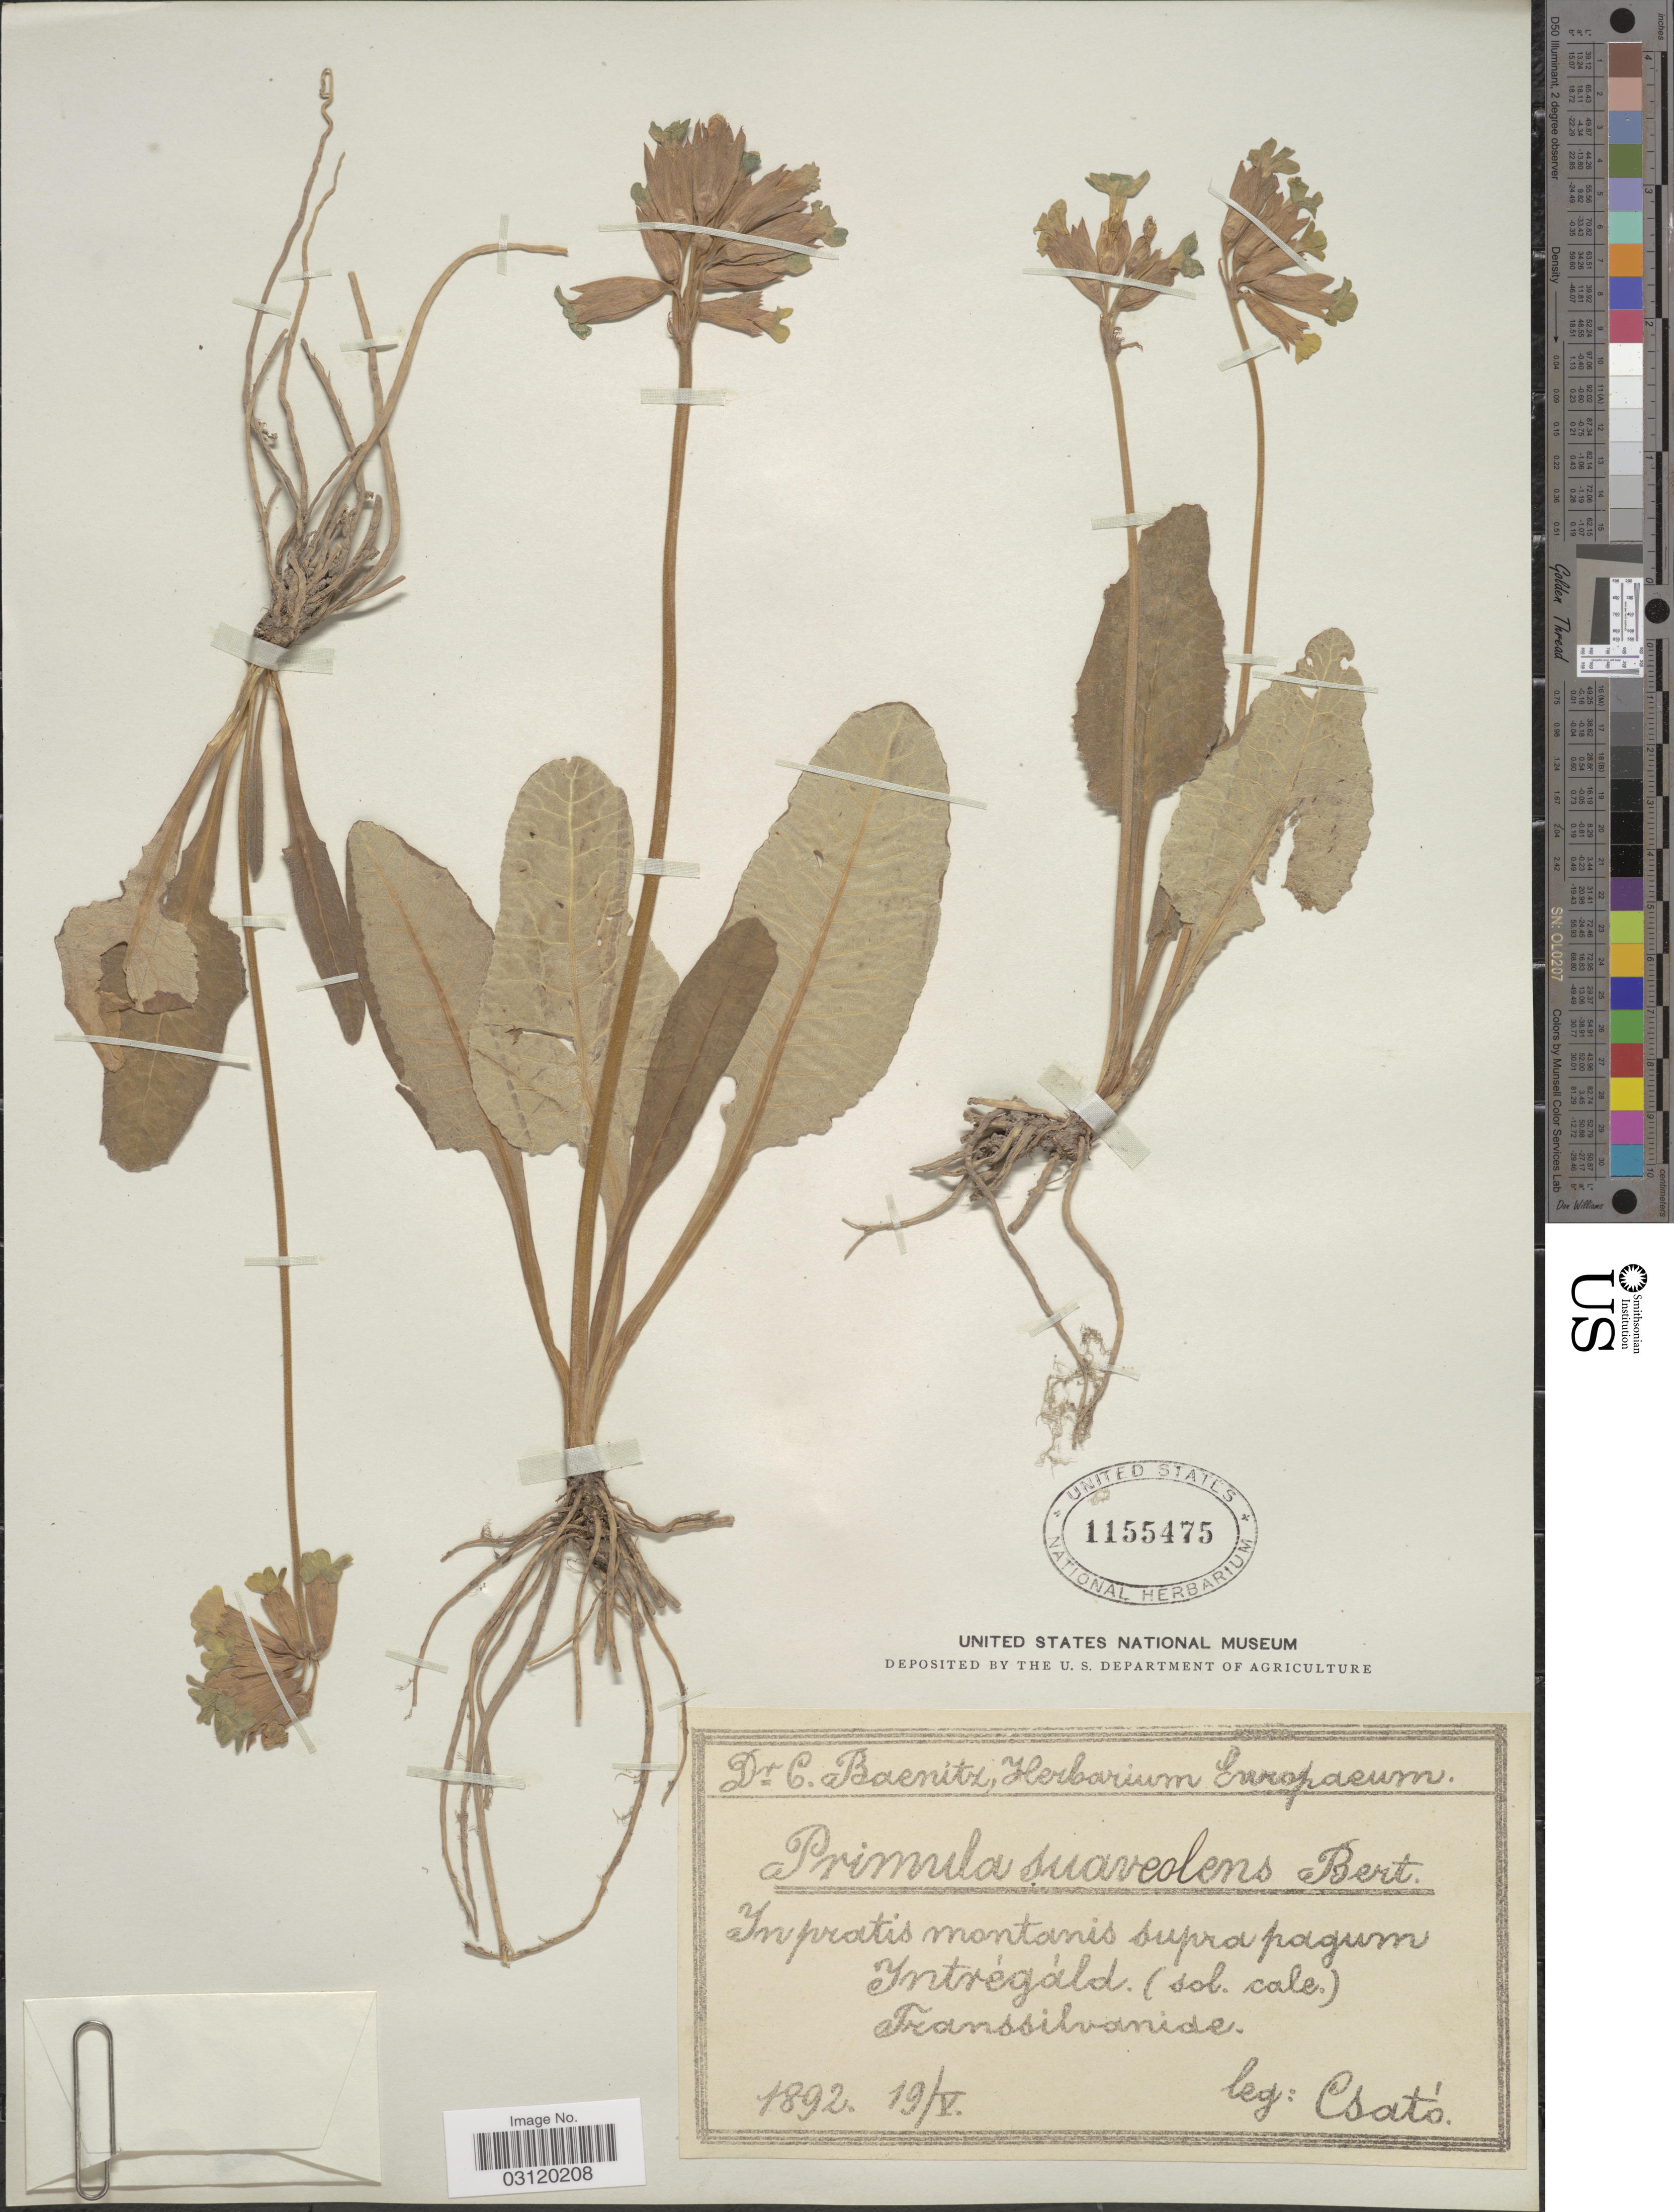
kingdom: Plantae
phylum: Tracheophyta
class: Magnoliopsida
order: Ericales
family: Primulaceae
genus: Primula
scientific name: Primula suaveolens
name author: Bertol.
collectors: Csató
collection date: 1892-05-19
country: Romania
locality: In pratis montanis supra pagum Intrégáld (sol. calc.) Transsilvaniae.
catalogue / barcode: US 1155475